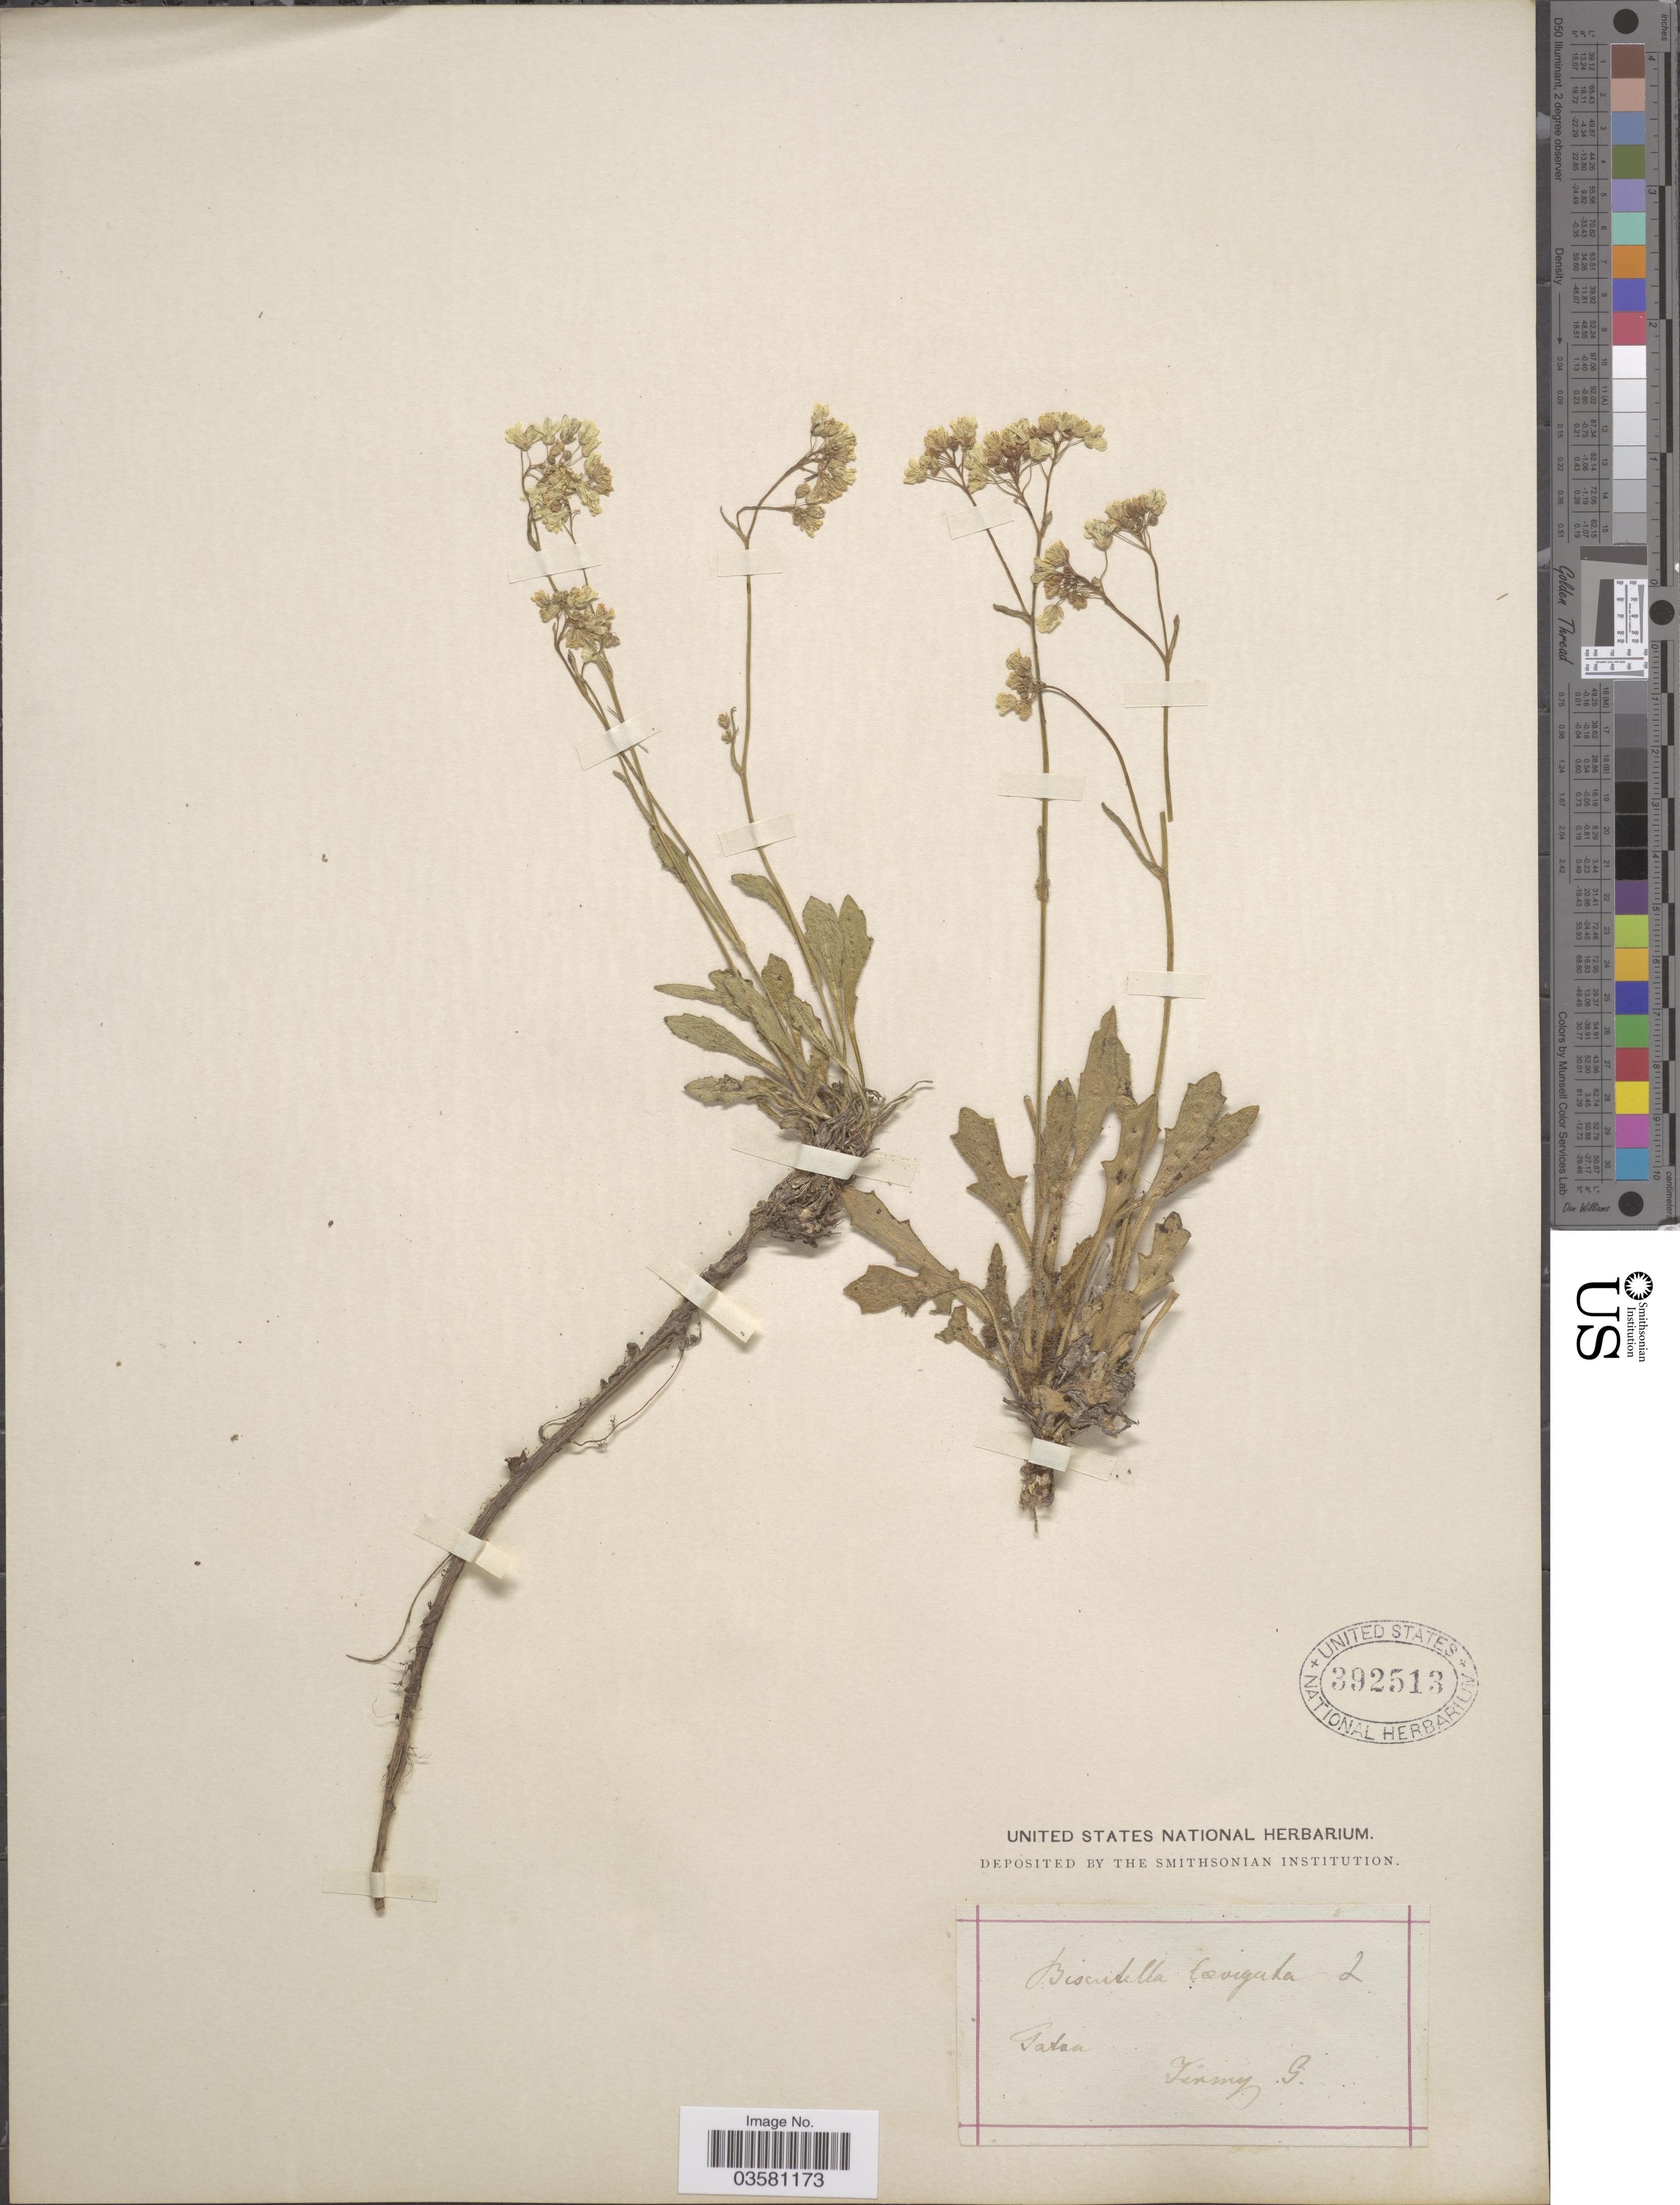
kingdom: Plantae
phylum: Tracheophyta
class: Magnoliopsida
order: Brassicales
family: Brassicaceae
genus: Biscutella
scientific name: Biscutella laevigata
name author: L.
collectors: G. Jermy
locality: Tatra.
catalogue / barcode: US 392513